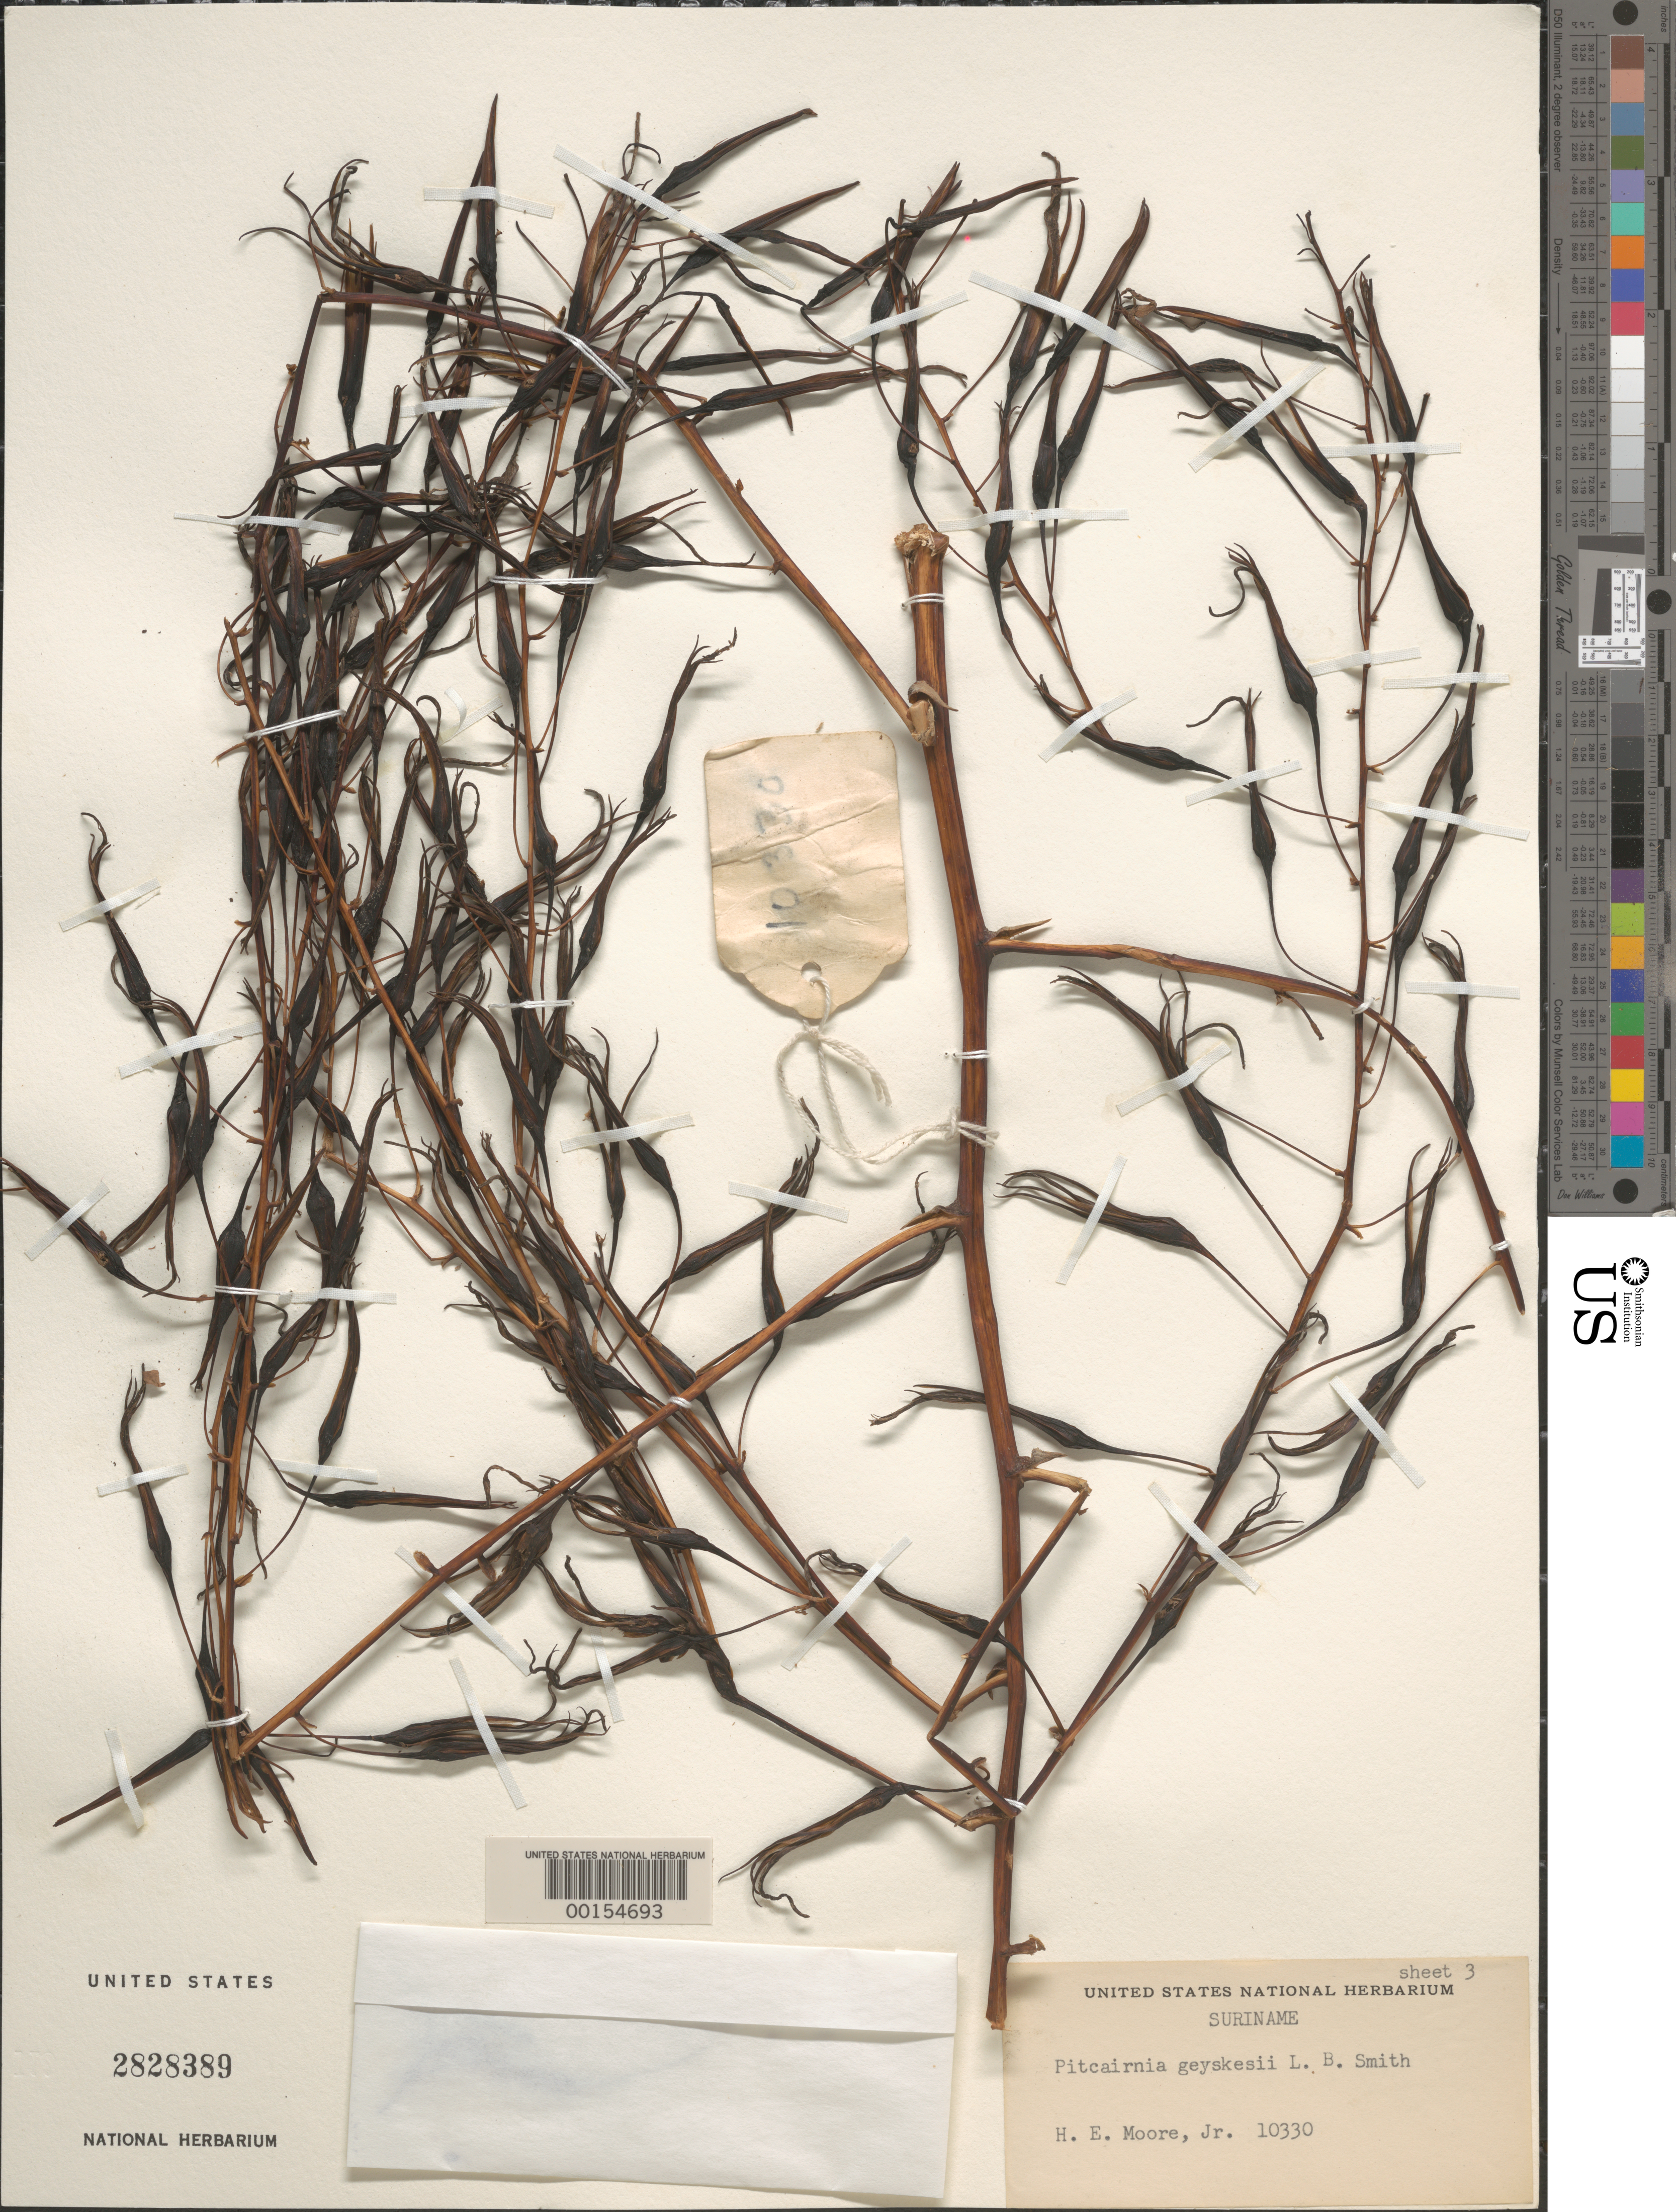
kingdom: Plantae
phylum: Tracheophyta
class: Liliopsida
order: Poales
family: Bromeliaceae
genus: Pitcairnia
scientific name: Pitcairnia geyskesii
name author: L.B. Sm.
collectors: H. Moore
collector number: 10330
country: Suriname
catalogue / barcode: US 2828389